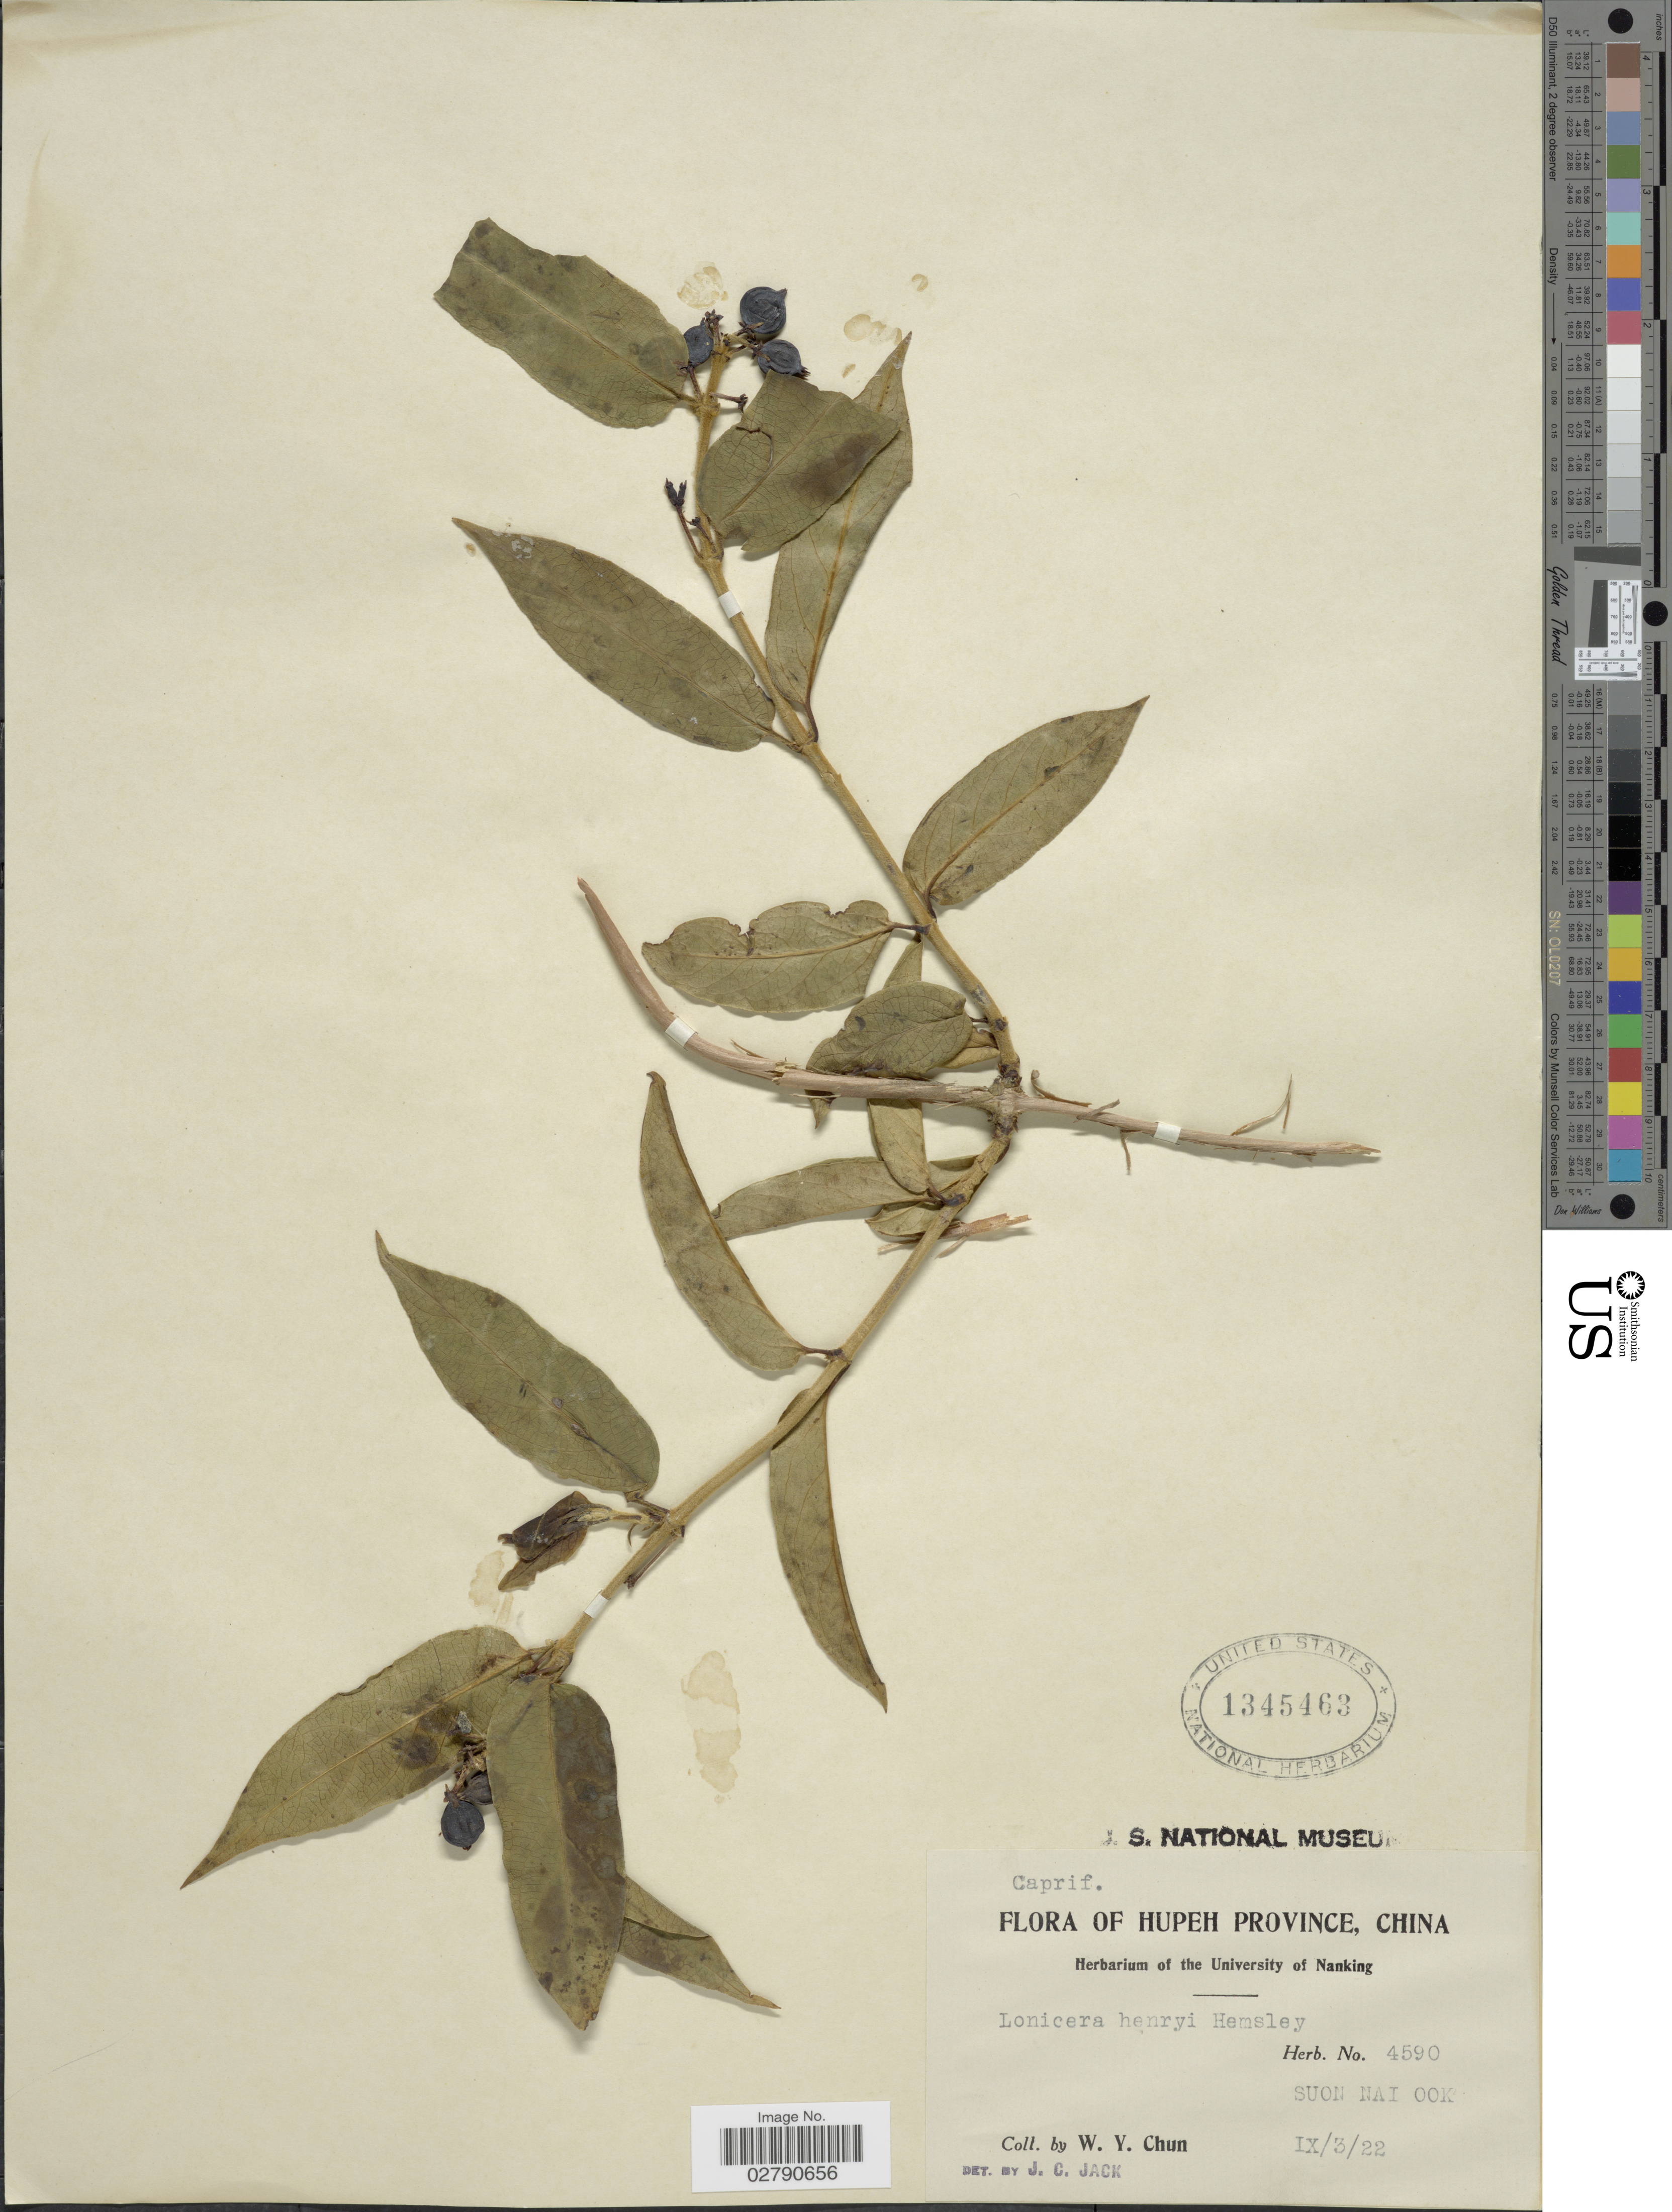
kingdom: Plantae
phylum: Tracheophyta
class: Magnoliopsida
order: Dipsacales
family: Caprifoliaceae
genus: Lonicera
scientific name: Lonicera henryi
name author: Hemsl.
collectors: W. Y. Chun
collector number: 4590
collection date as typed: Transcribed d/m/y: 3/9/22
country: China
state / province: Hubei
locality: Hupeh Province. Suon Nai Ook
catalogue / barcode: US 1345463